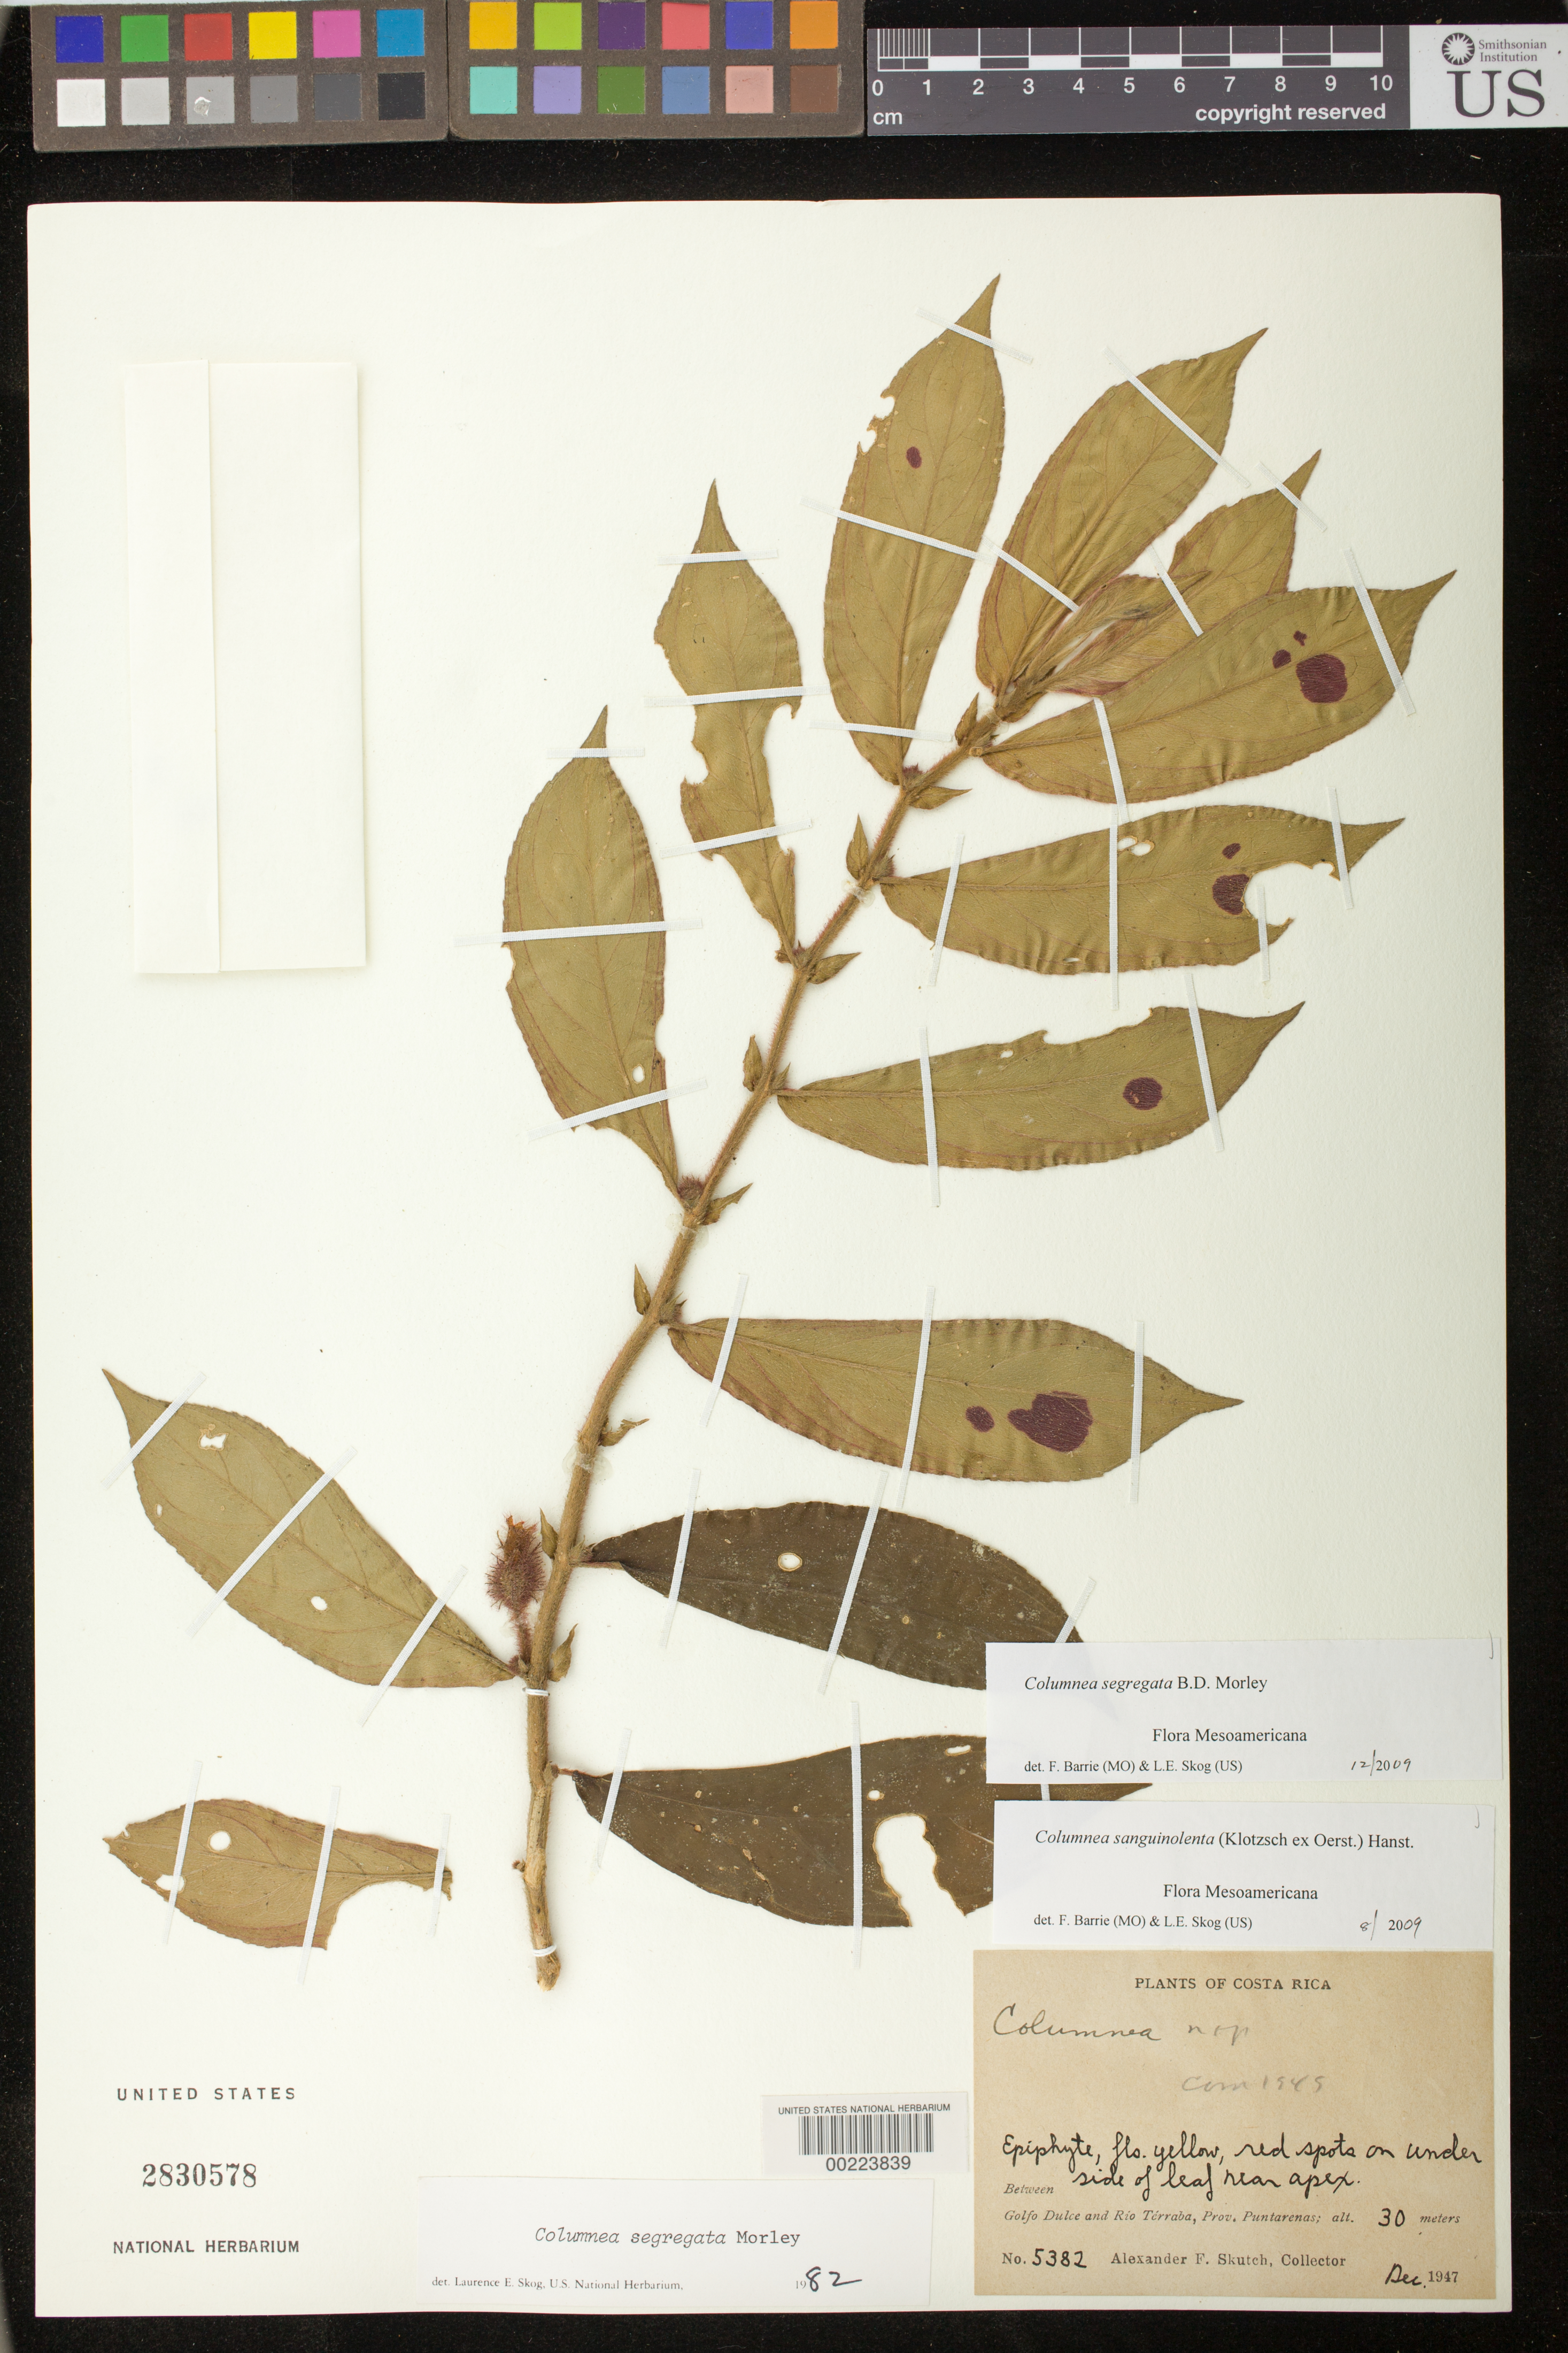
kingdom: Plantae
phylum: Tracheophyta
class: Magnoliopsida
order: Lamiales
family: Gesneriaceae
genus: Columnea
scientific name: Columnea segregata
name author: B.D. Morley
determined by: Barrie, F. R.; Skog, Laurence E.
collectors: A. F. Skutch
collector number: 5382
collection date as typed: Dec 1947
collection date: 1947-12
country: Costa Rica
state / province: Puntarenas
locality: Between Golfo Dulce and Rio Terraba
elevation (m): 30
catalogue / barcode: US 2830578